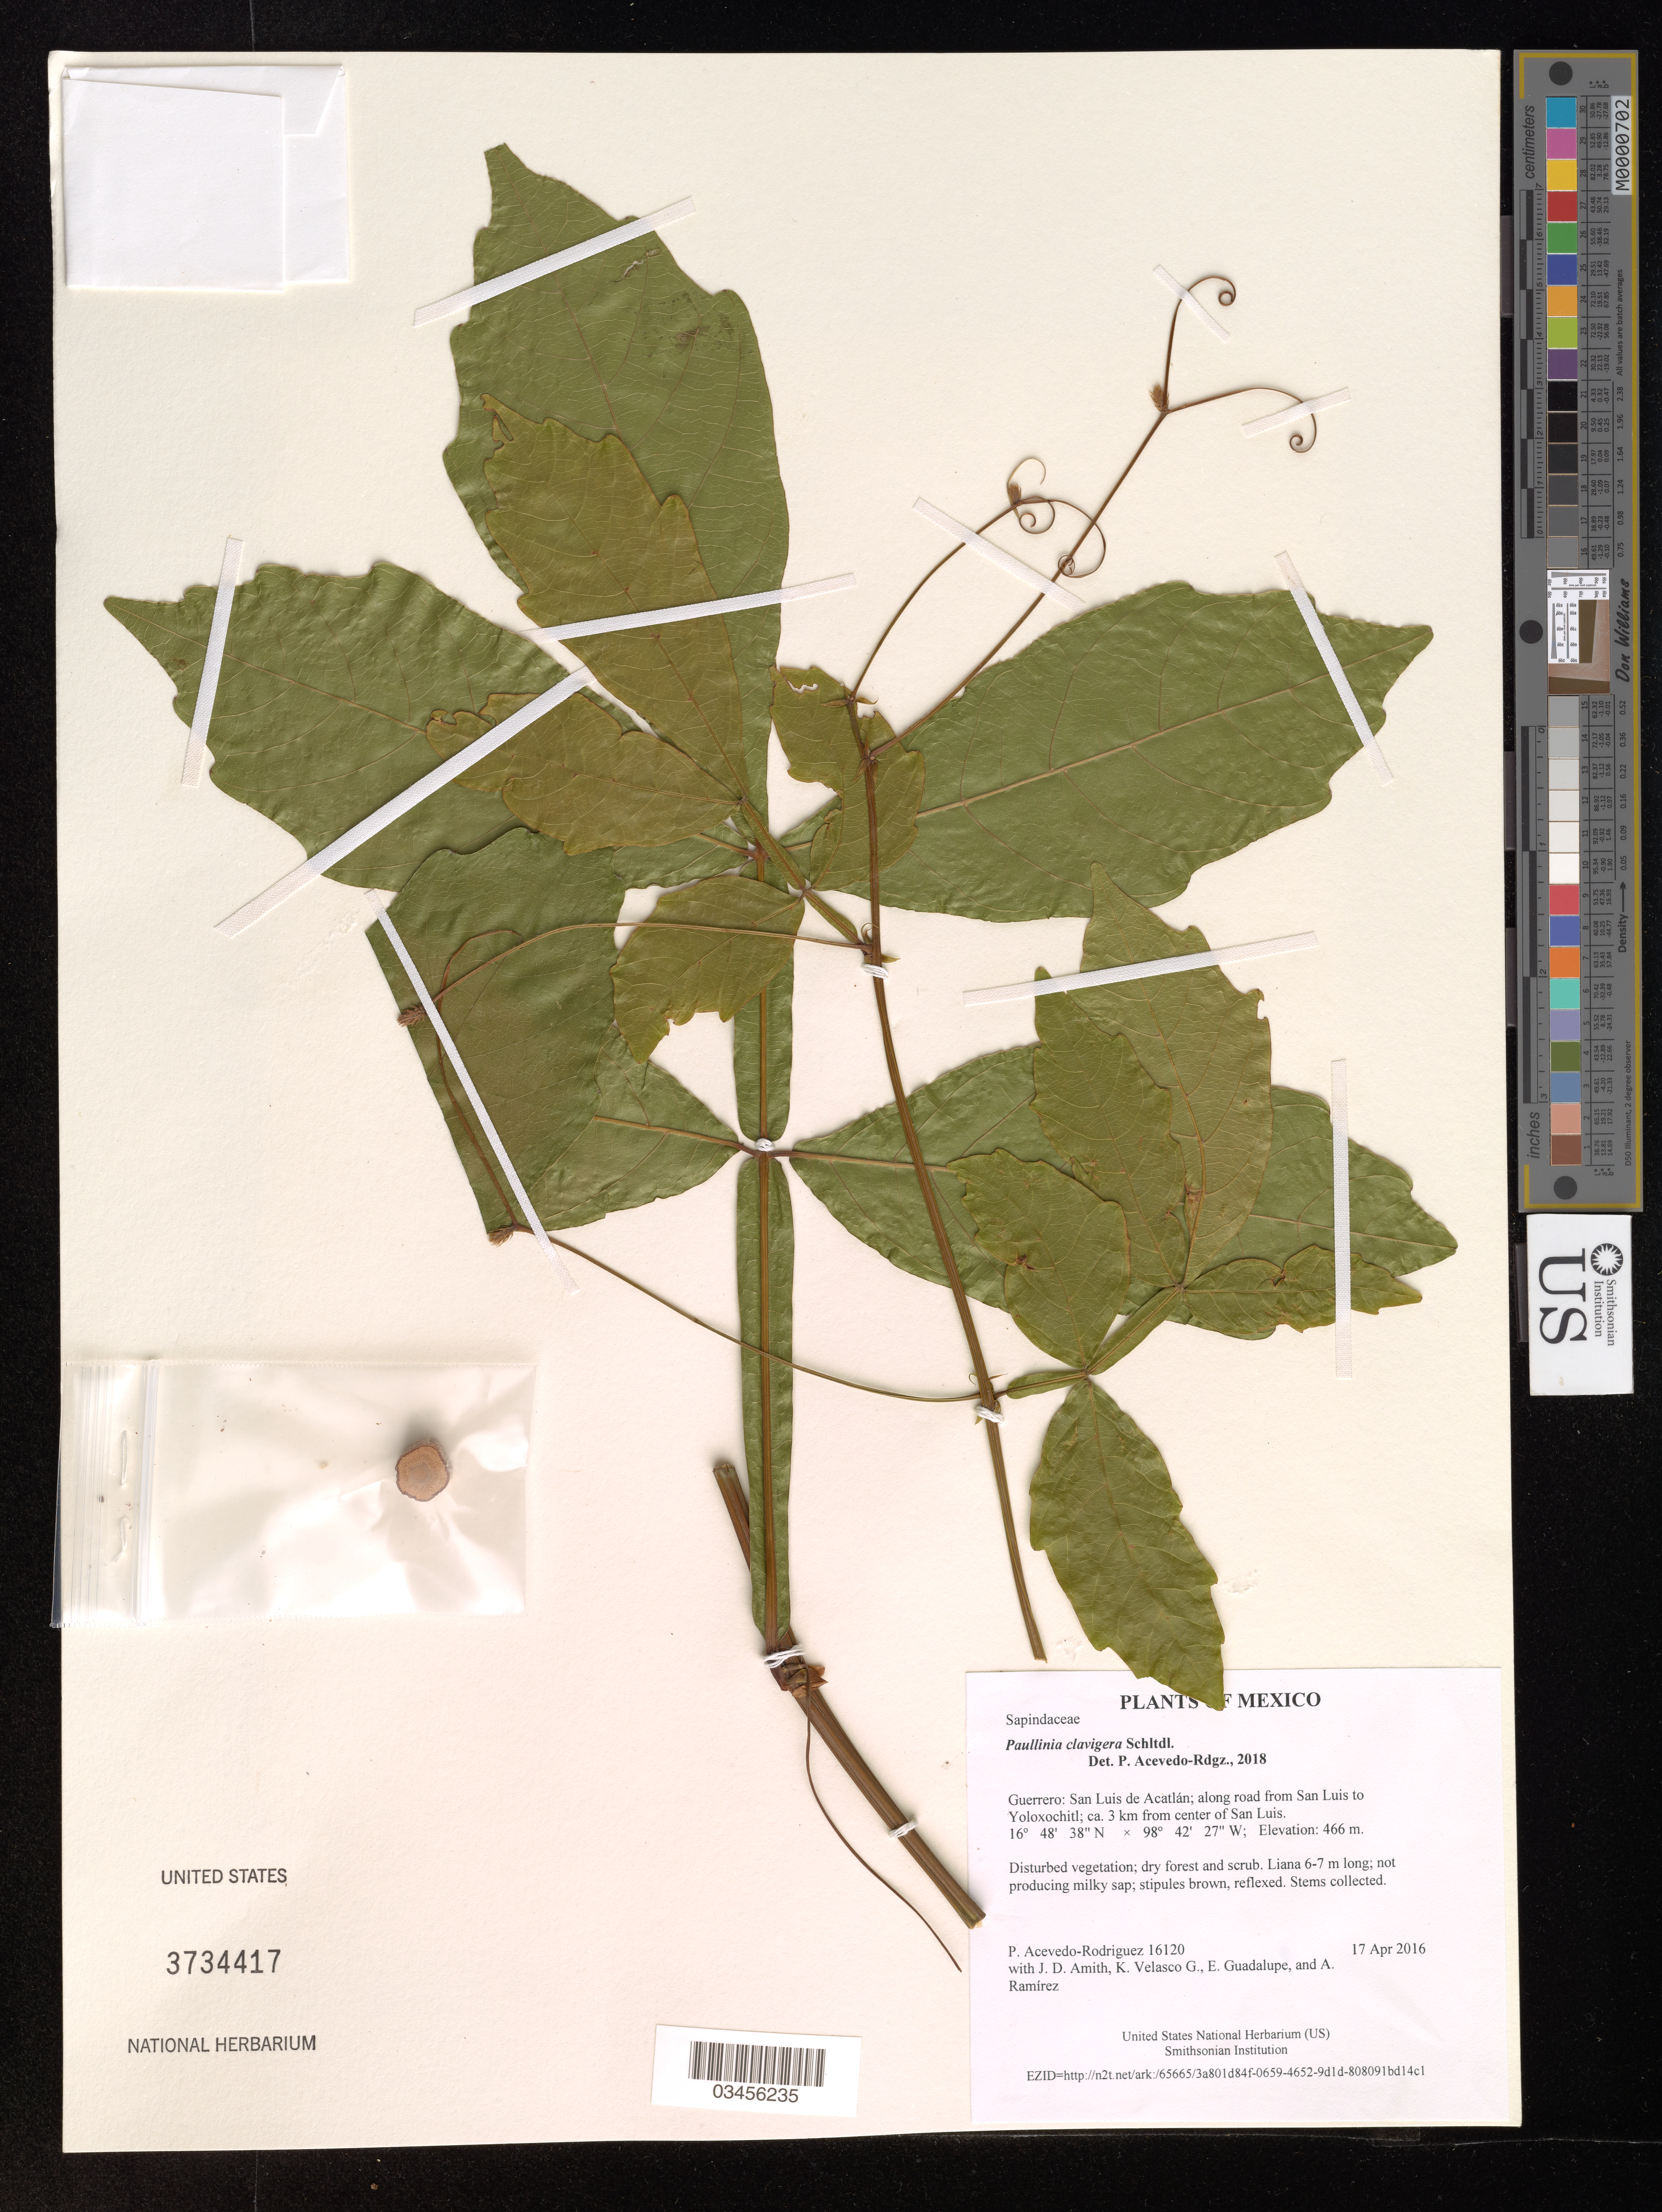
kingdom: Plantae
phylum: Tracheophyta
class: Magnoliopsida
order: Sapindales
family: Sapindaceae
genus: Paullinia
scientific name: Paullinia clavigera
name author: Schltdl.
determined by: Acevedo-Rodríguez, P., (BOT), Smithsonian Institution - National Museum of Natural History (UNITED STATES)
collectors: P. Acevedo-Rodr., J. D. Amith, K. Velasco G., E. Guadalupe & A. Ramírez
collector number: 16120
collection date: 2016-04-17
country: Mexico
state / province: Guerrero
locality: San Luis de Acatlán; along road from San Luis to Yoloxochitl; ca. 3 km from center of San Luis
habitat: Disturbed vegetation; dry forest and scrub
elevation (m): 466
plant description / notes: US, NY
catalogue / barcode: US 3734417